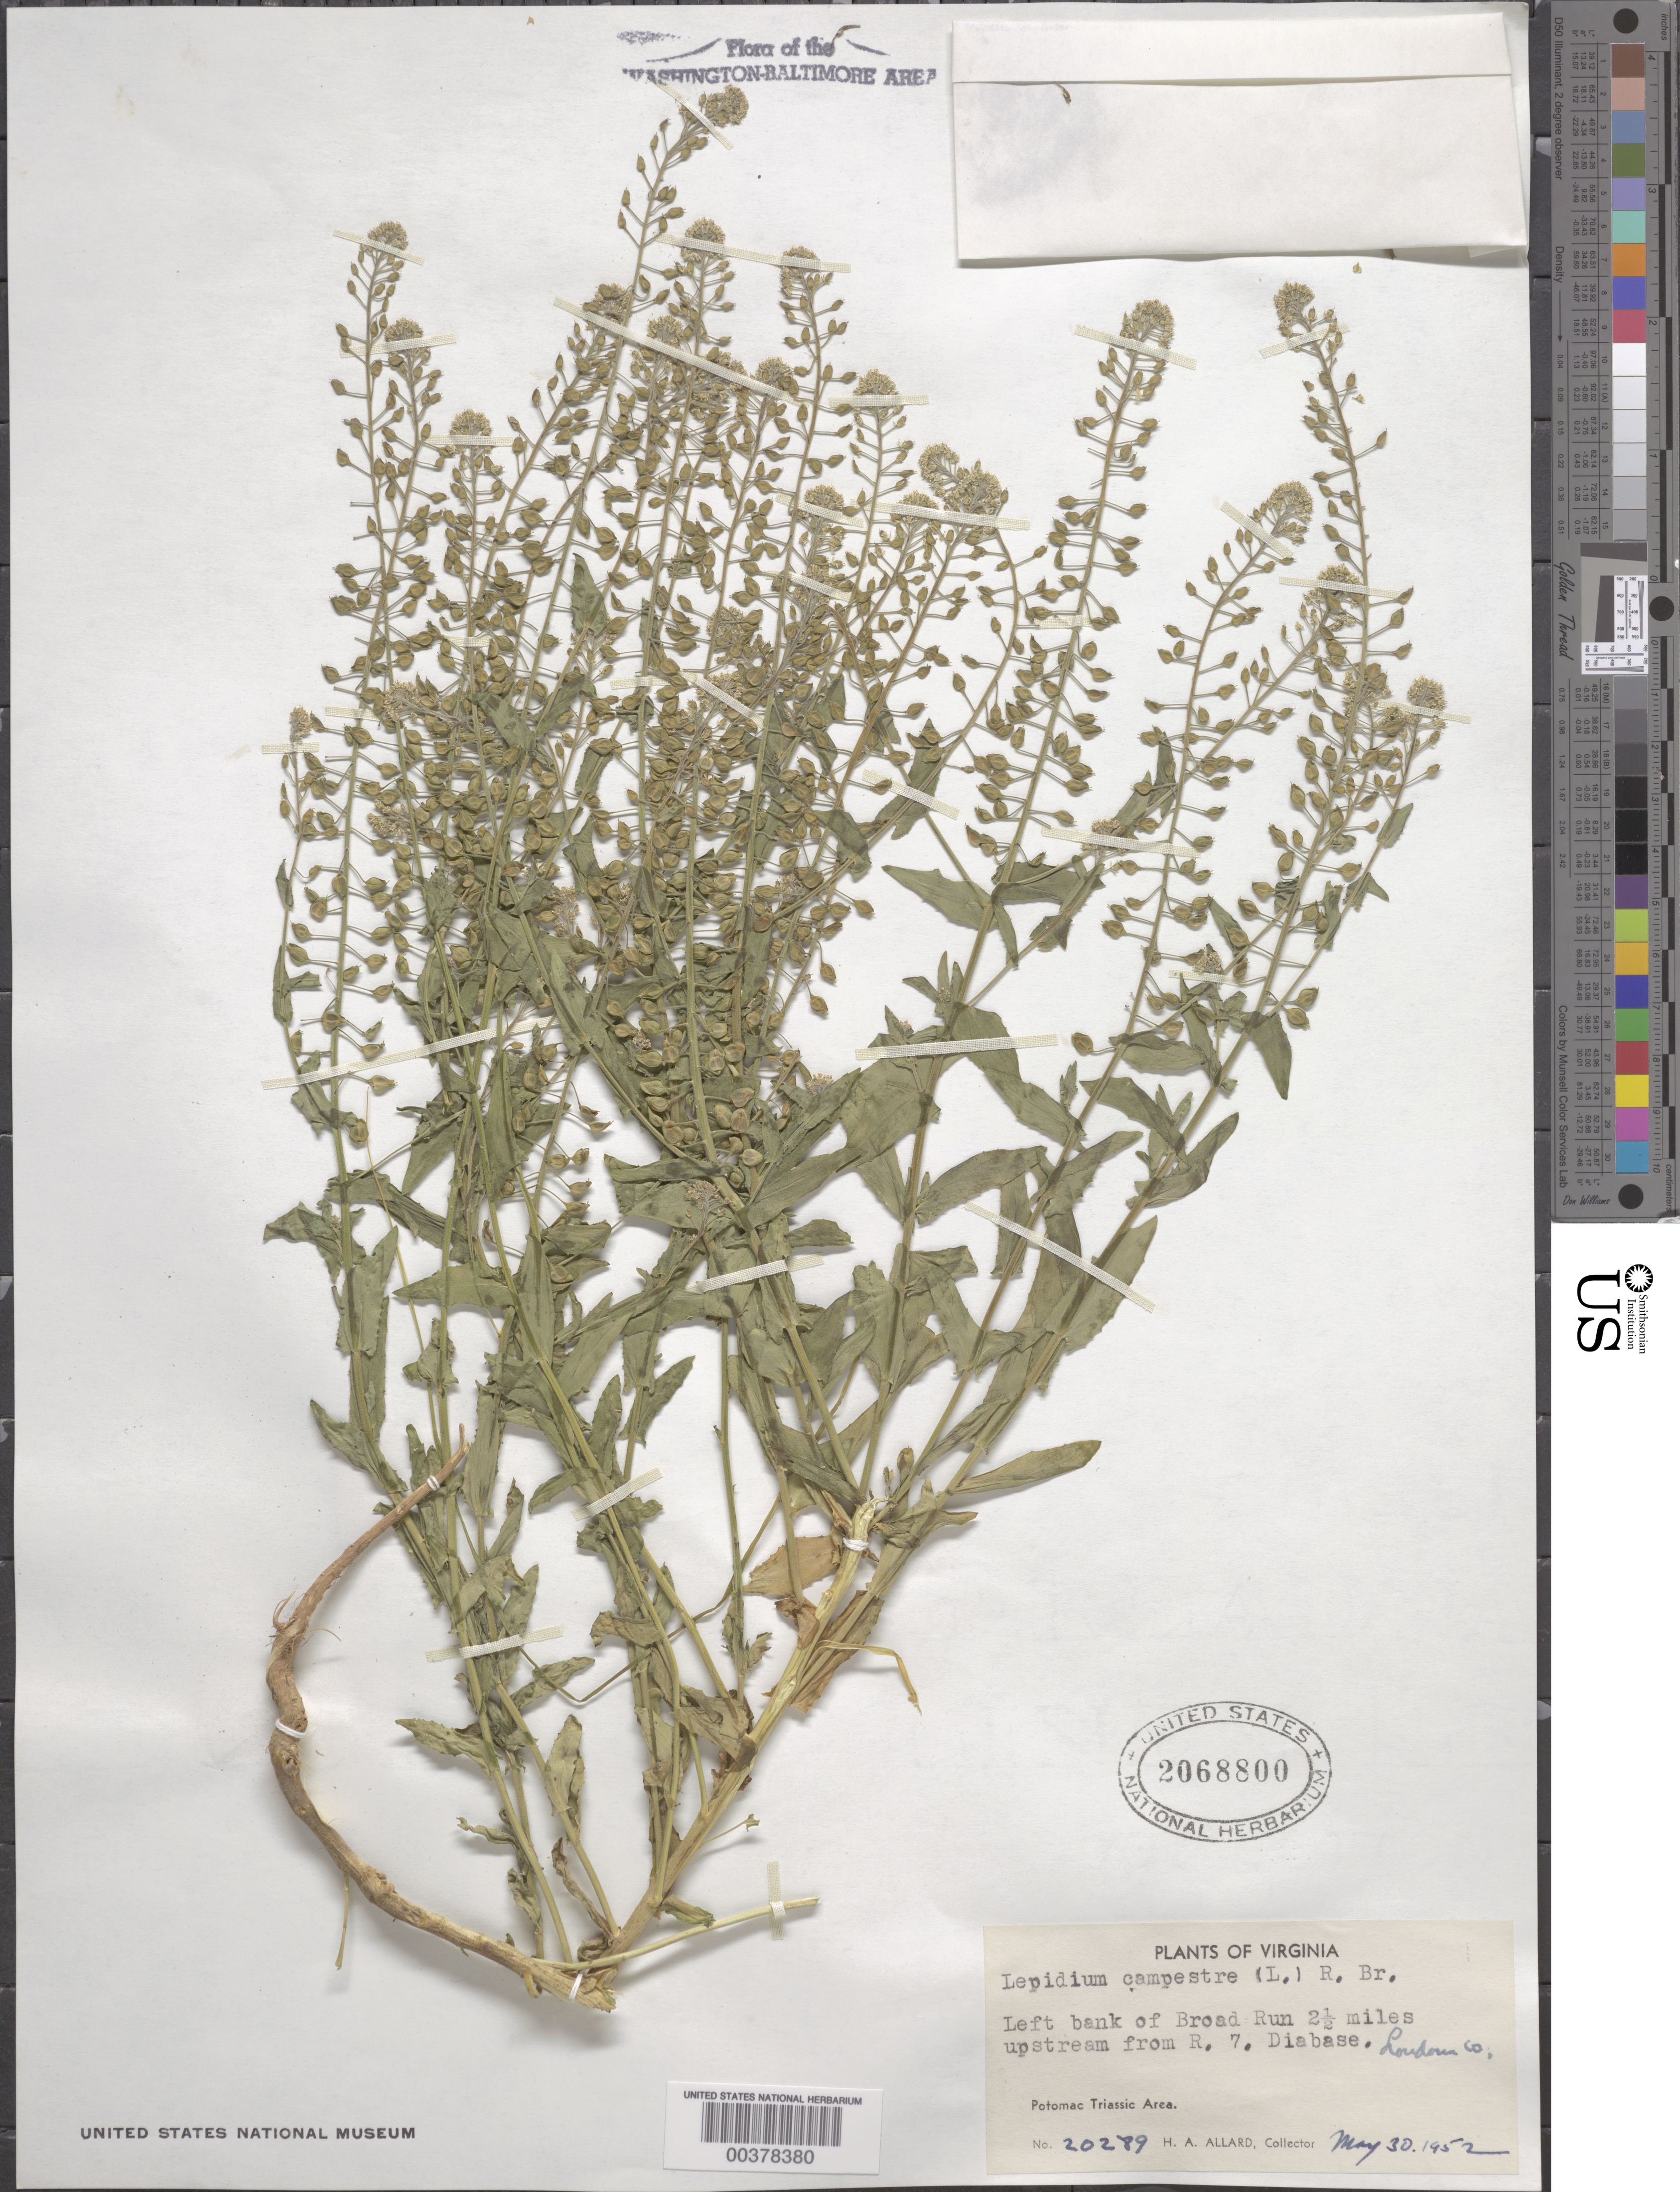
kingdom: Plantae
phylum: Tracheophyta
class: Magnoliopsida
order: Brassicales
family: Brassicaceae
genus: Lepidium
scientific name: Lepidium campestre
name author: (L.) W.T. Aiton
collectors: H. A. Allard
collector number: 20289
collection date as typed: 30 May 1952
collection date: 1952-05-30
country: United States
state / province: Virginia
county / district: Loudoun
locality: Upstream from Route 7 on Broad Run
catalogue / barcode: US 2068800